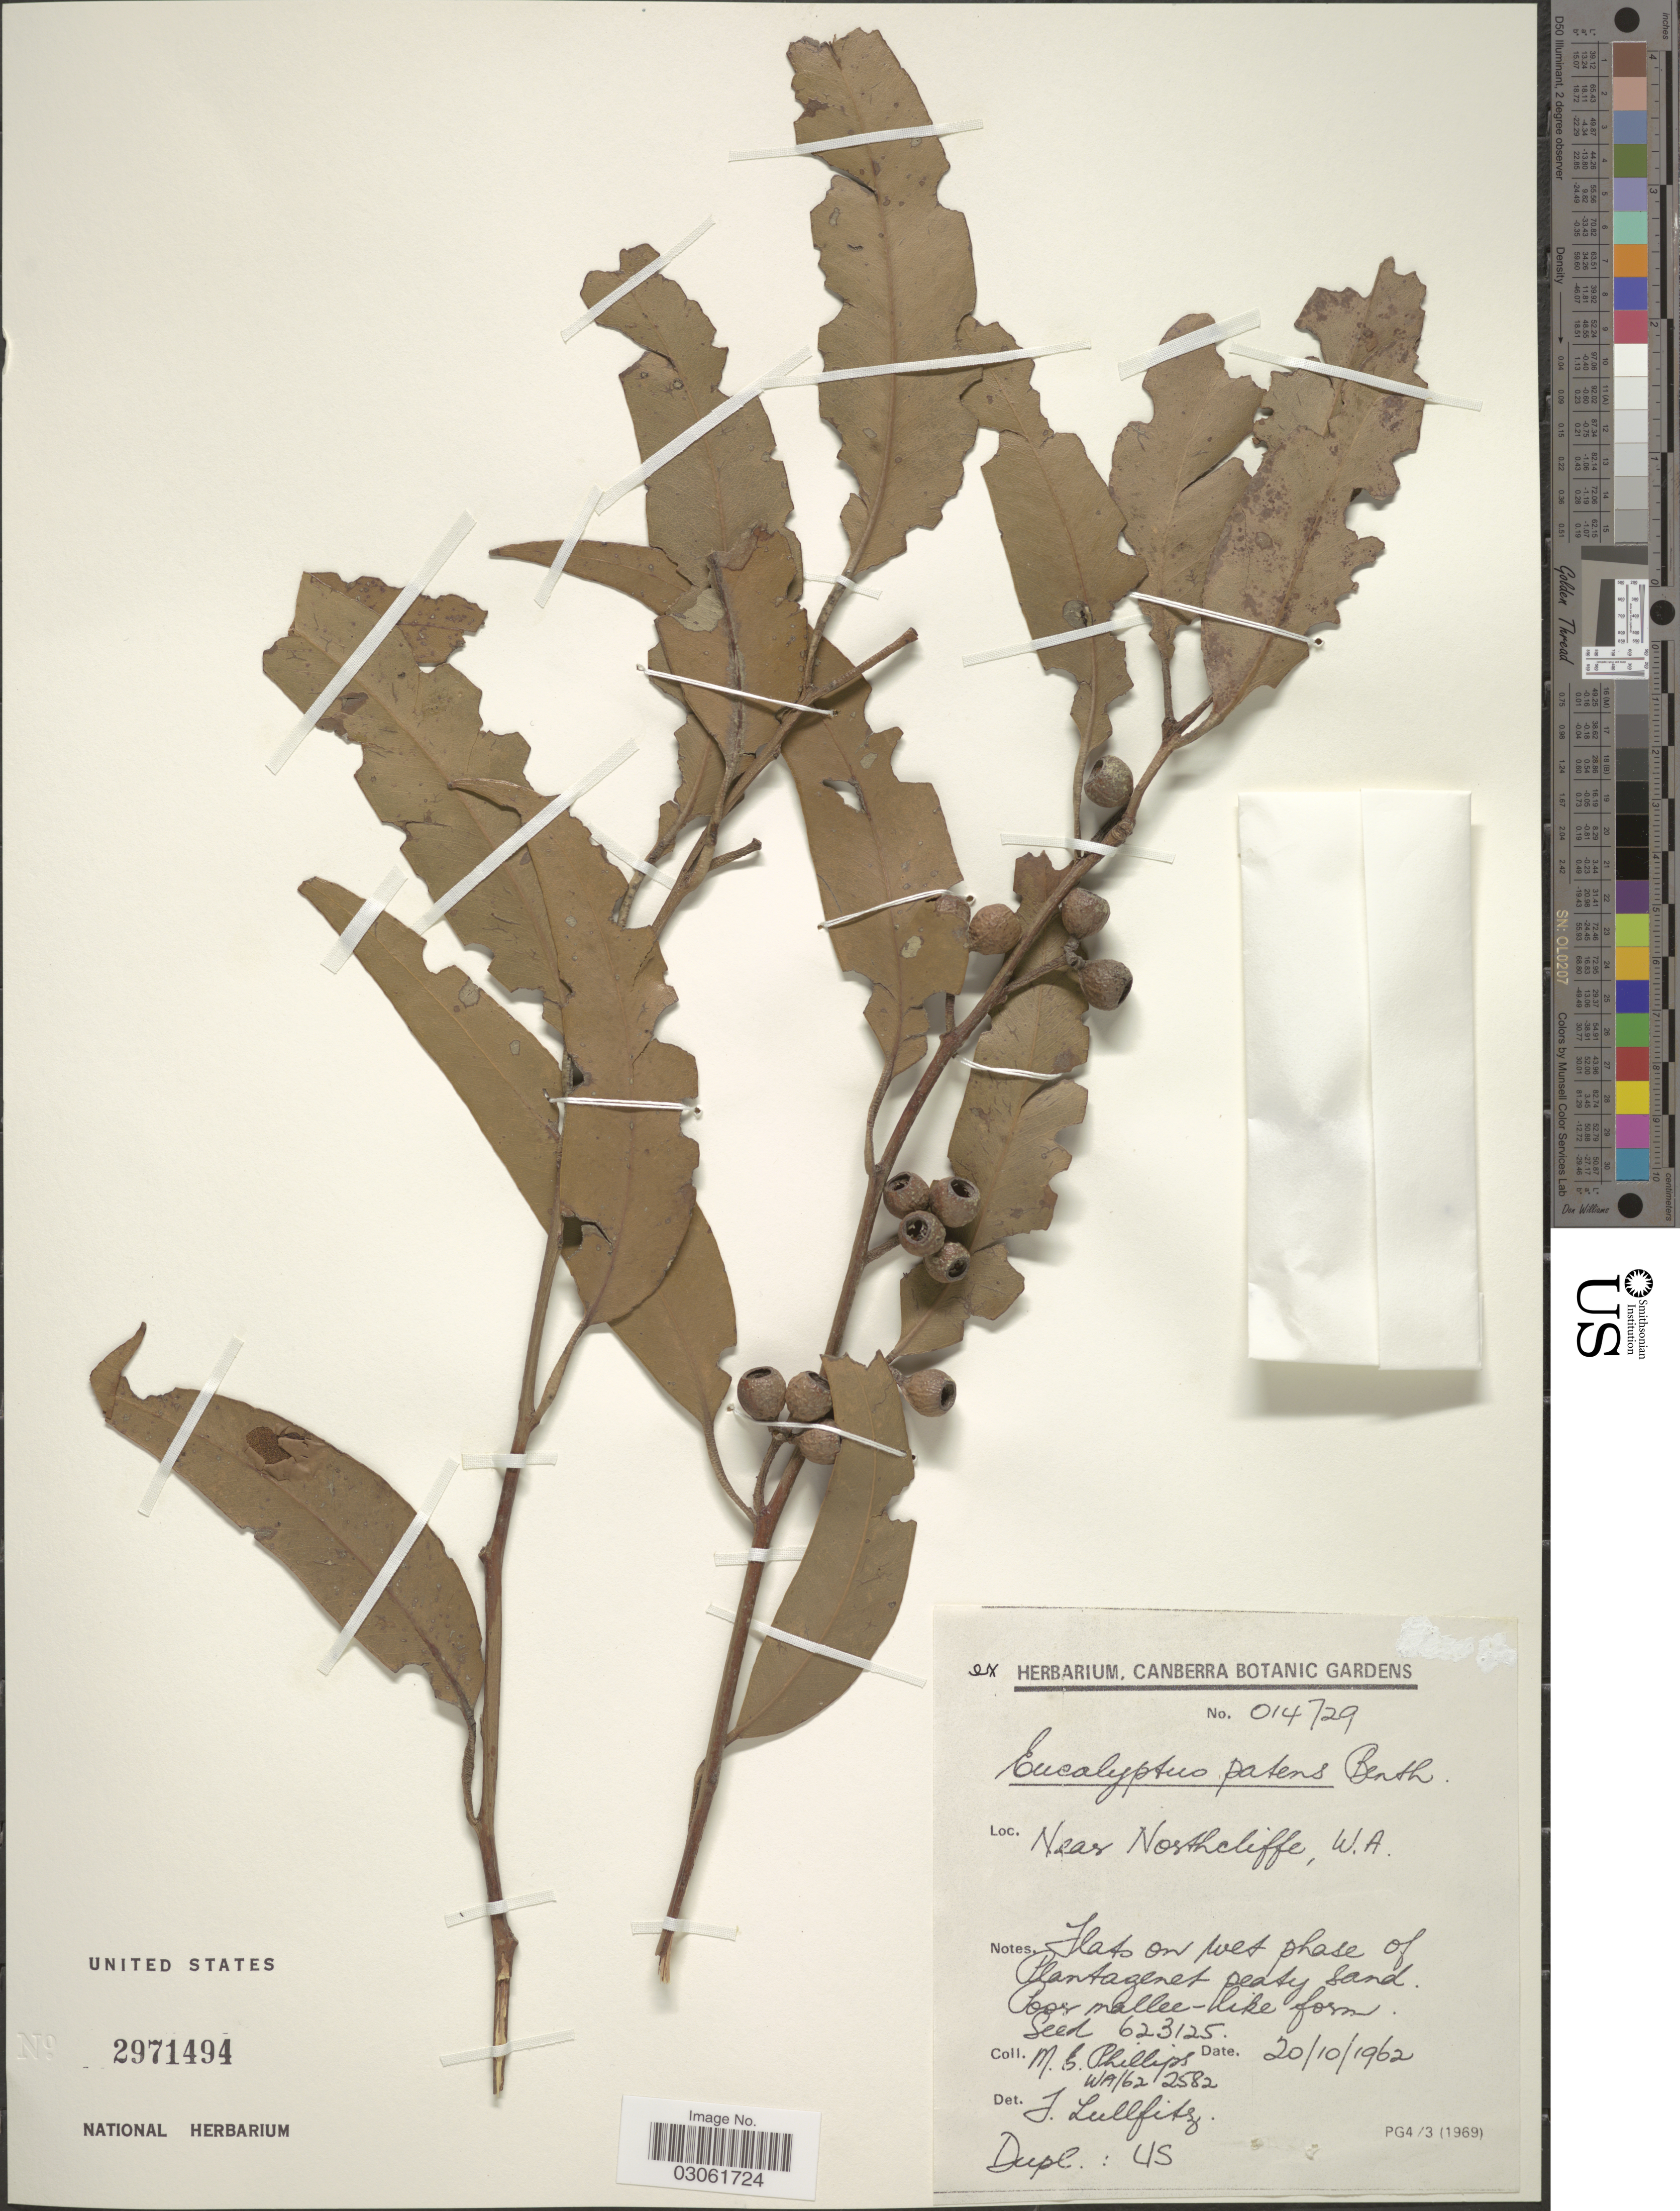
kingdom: Plantae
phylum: Tracheophyta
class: Magnoliopsida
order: Myrtales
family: Myrtaceae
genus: Eucalyptus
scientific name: Eucalyptus patens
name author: Benth.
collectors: M. Phillips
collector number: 014729?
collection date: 1962-10-20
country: Australia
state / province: Western Australia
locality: Northcliffe.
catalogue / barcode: US 2971494